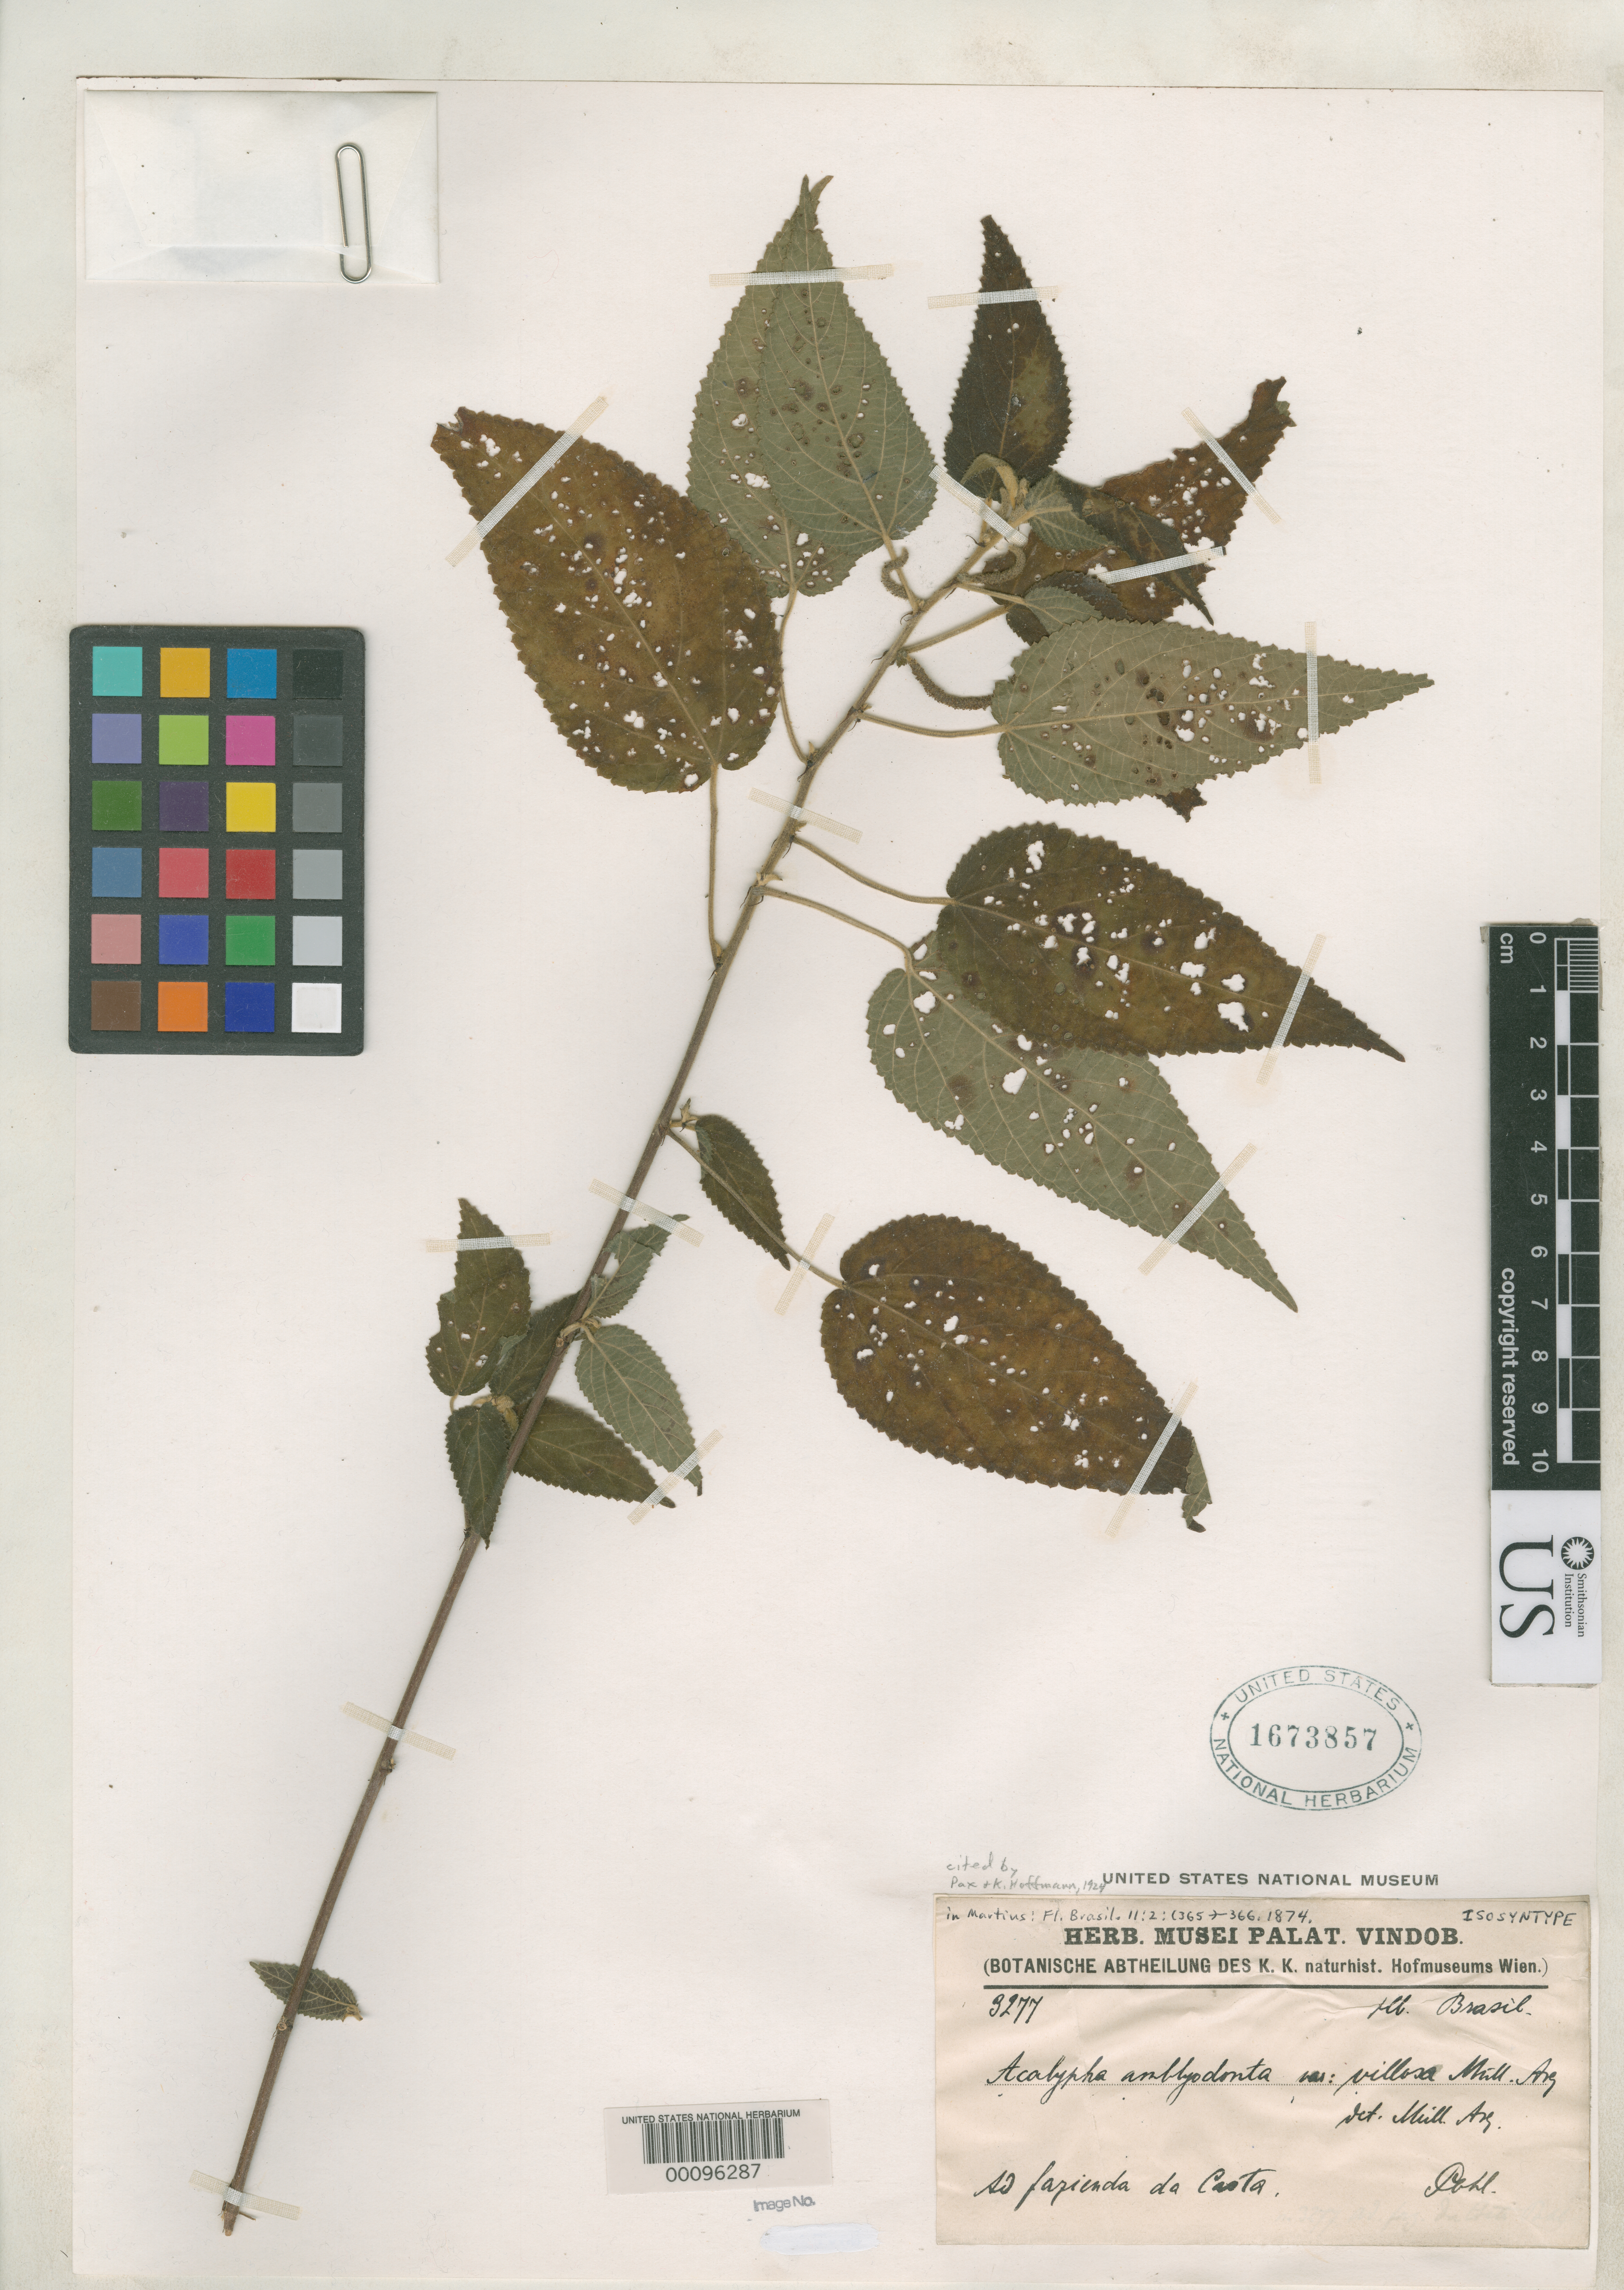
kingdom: Plantae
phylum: Tracheophyta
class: Magnoliopsida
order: Malpighiales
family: Euphorbiaceae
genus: Acalypha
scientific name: Acalypha amblyodonta var. villosa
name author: Müll. Arg. in Mart.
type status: Isosyntype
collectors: J. B. E. Pohl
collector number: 3277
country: Brazil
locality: Adfuzienda da Casta.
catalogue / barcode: US 1673857